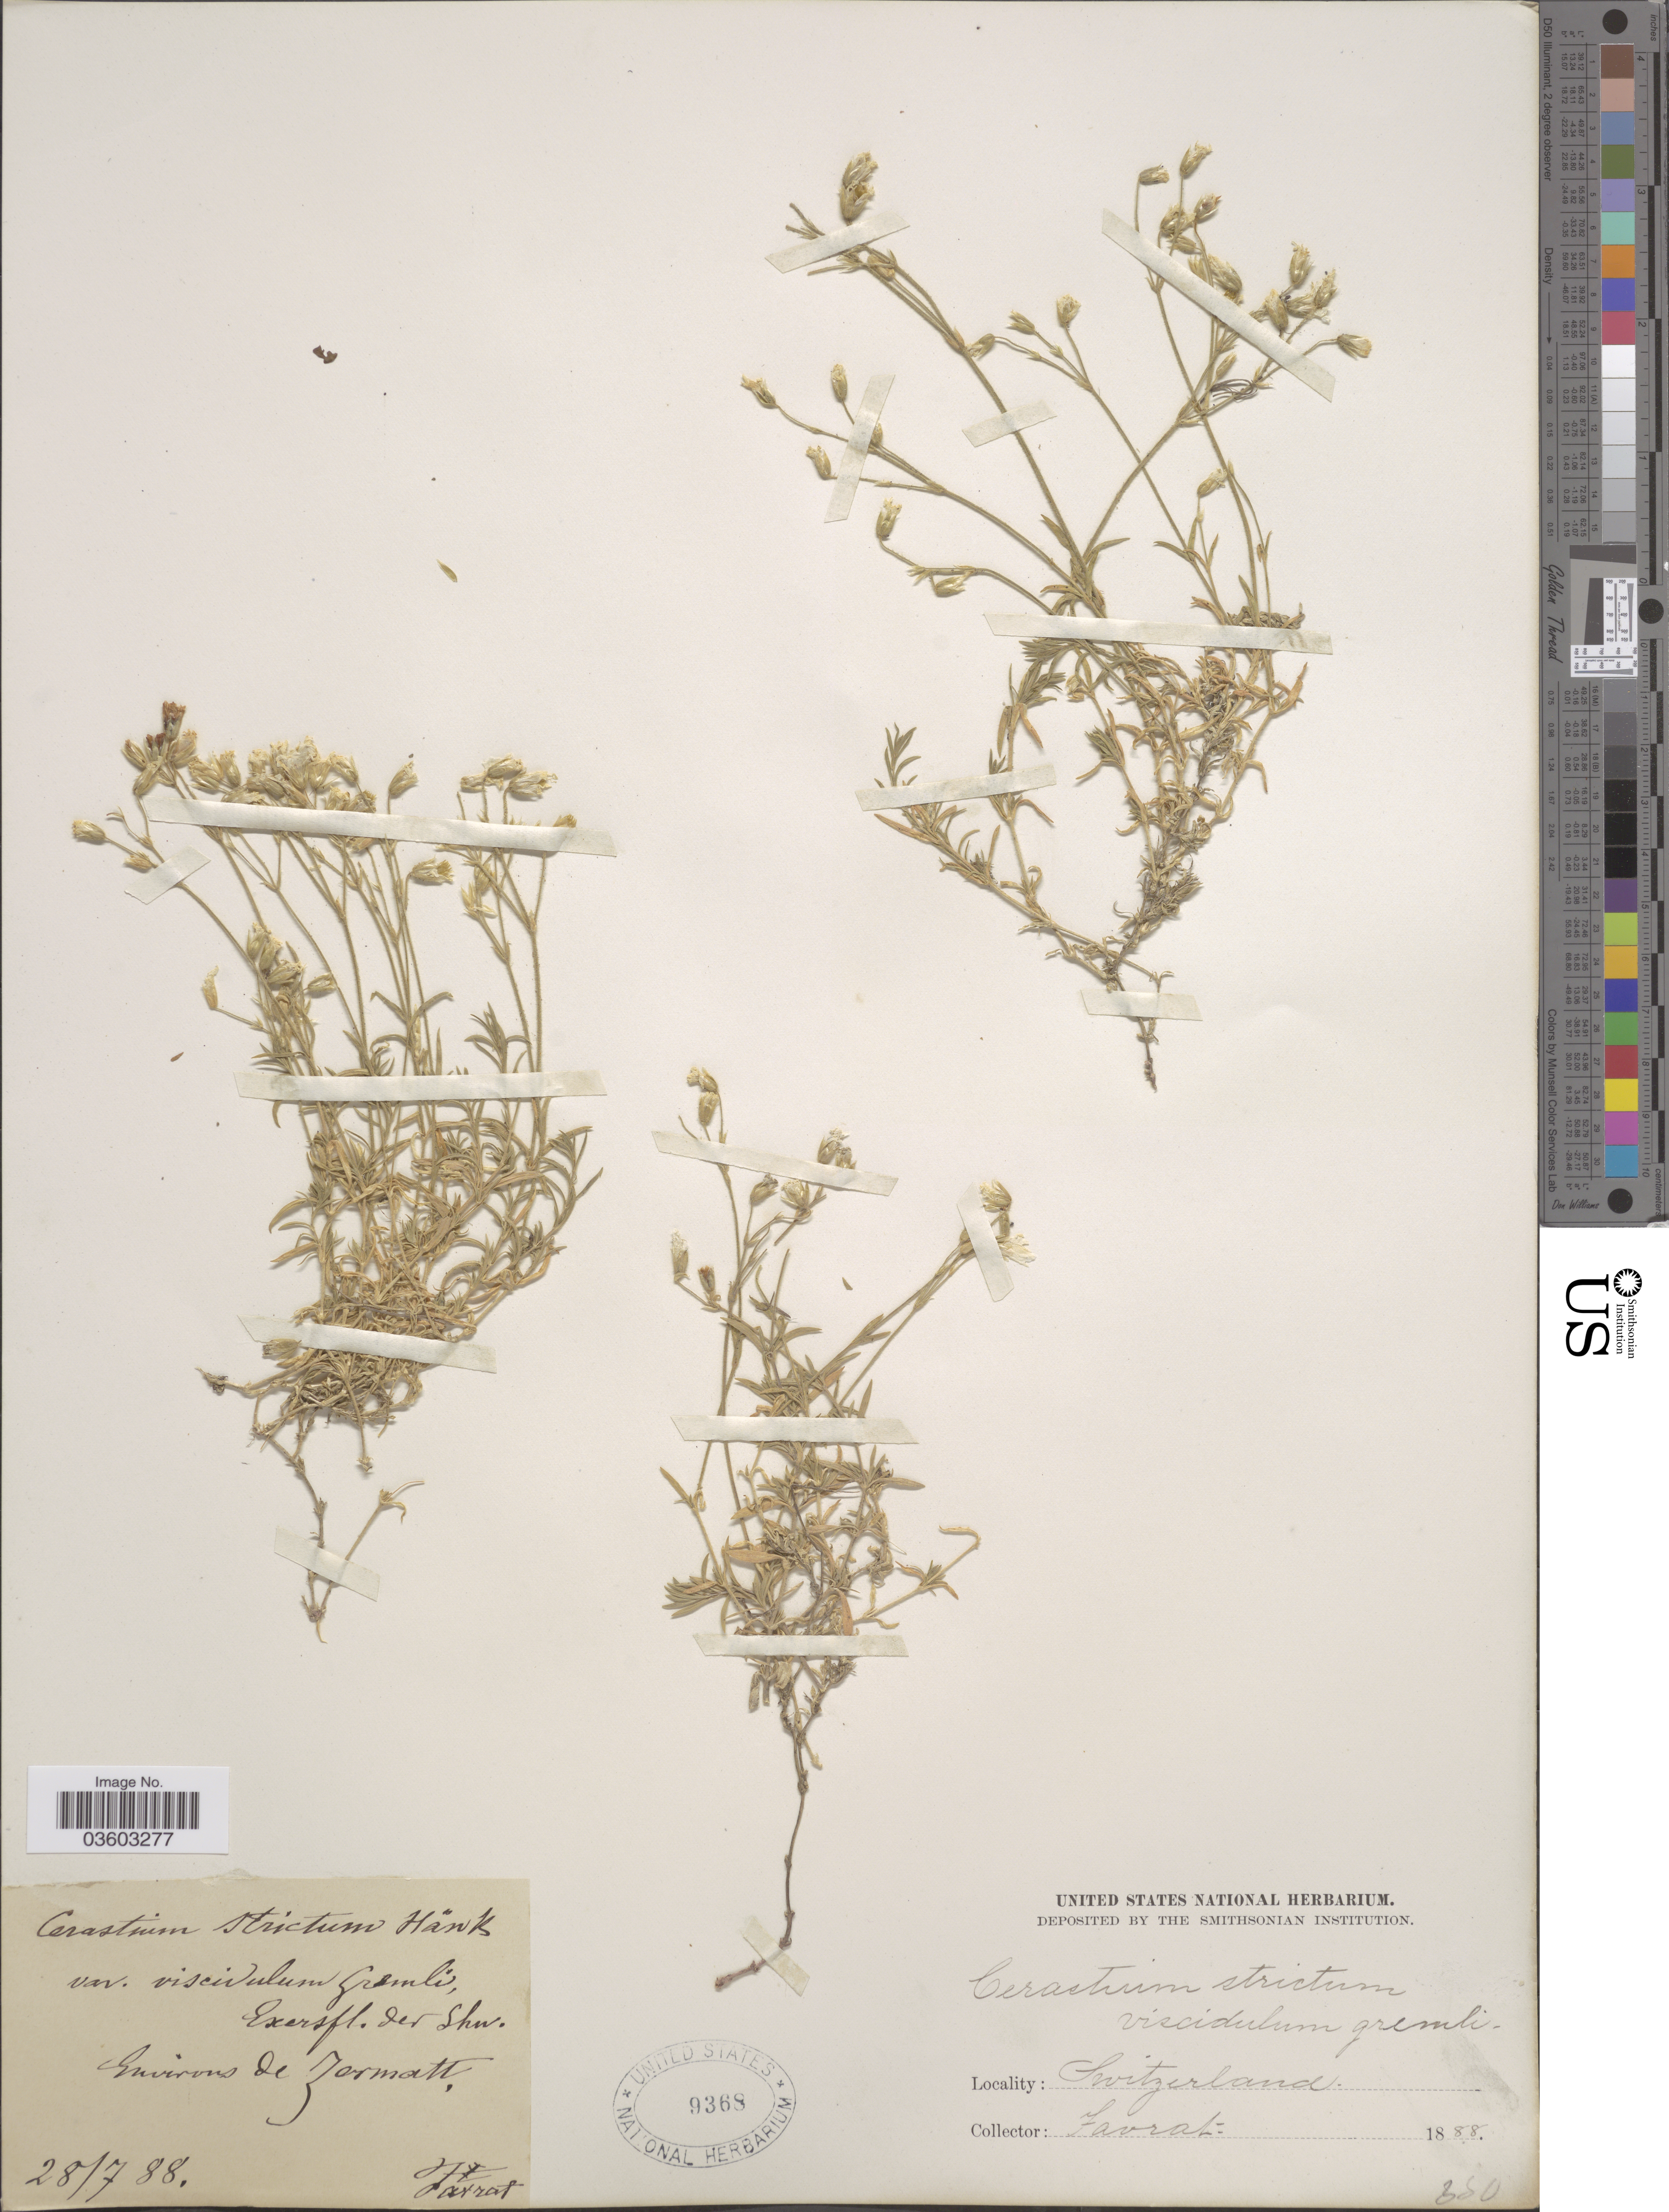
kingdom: Plantae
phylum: Tracheophyta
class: Magnoliopsida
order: Caryophyllales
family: Caryophyllaceae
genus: Cerastium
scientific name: Cerastium strictum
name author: L.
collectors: L. Favrat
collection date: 1888-07-28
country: Switzerland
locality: Environs de Zermatt.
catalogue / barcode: US 9368